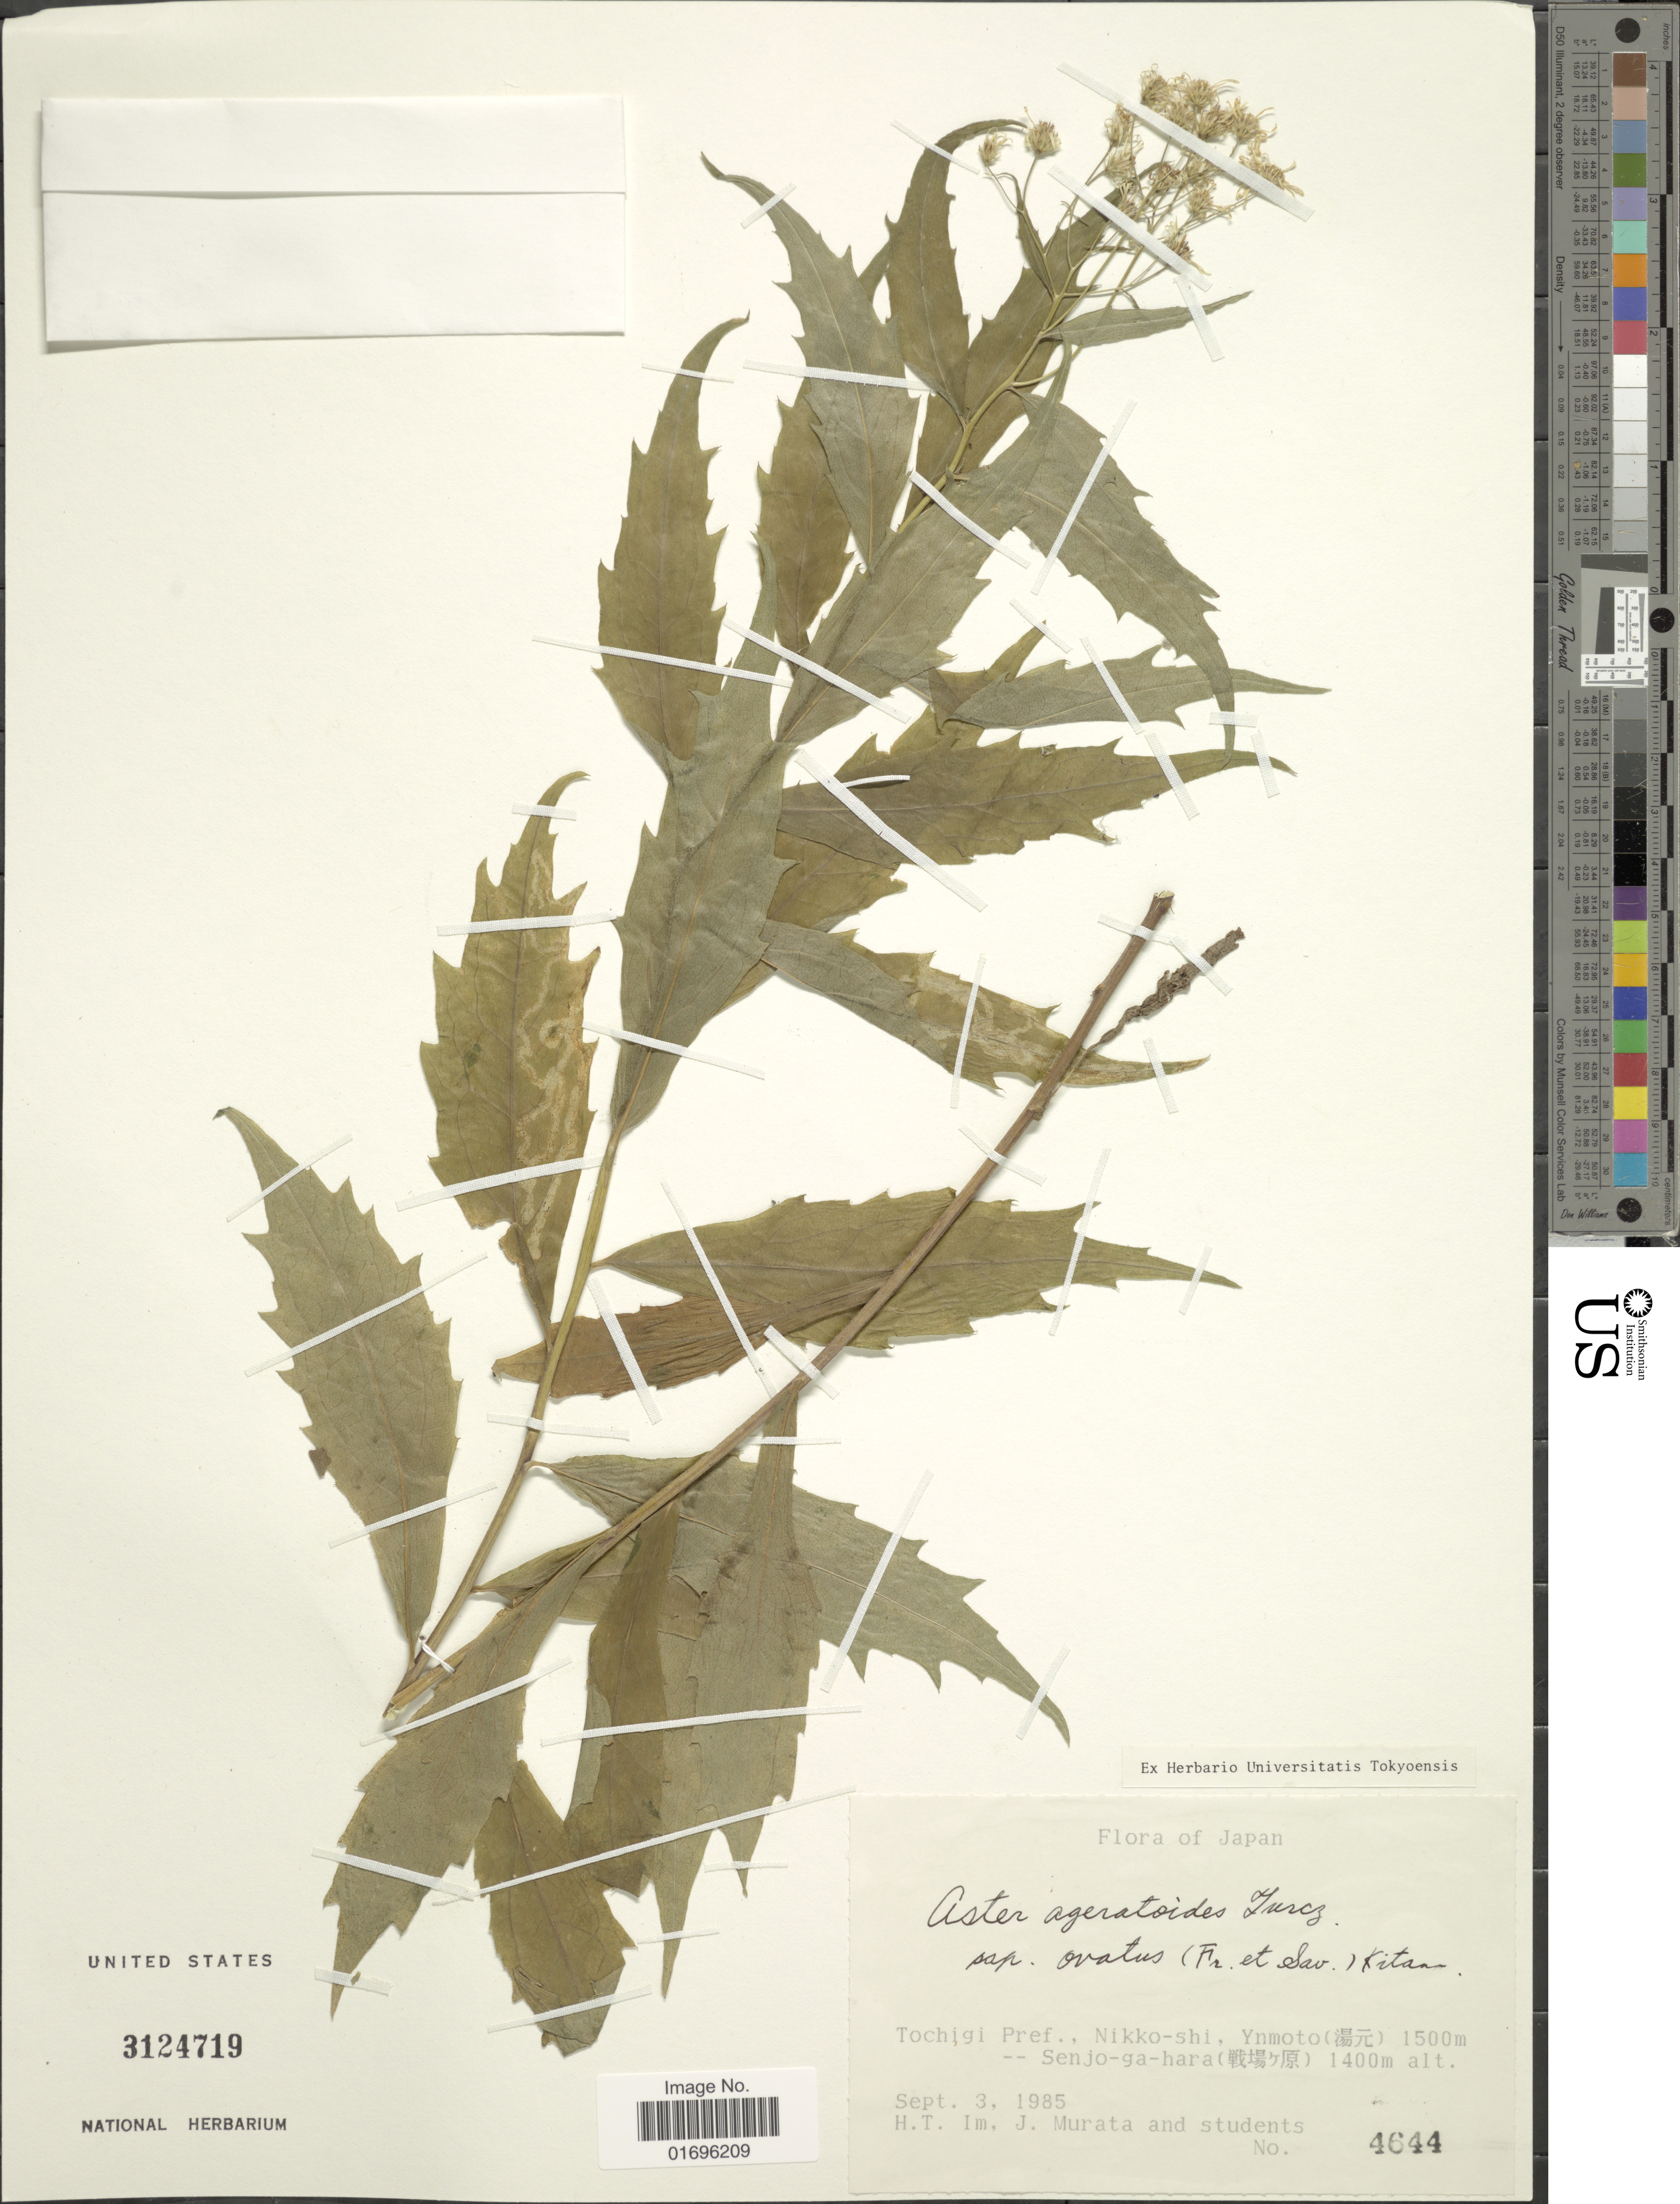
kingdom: Plantae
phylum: Tracheophyta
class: Magnoliopsida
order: Asterales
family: Asteraceae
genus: Aster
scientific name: Aster ageratoides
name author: Turcz.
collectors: H. Im & J. Murata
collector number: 4644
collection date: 1985-09-03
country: Japan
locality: Tochigi Pref., Nikko-shi, Ynmoto (X) -- Senjo-ga-hara (X).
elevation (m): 1400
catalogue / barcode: US 3124719